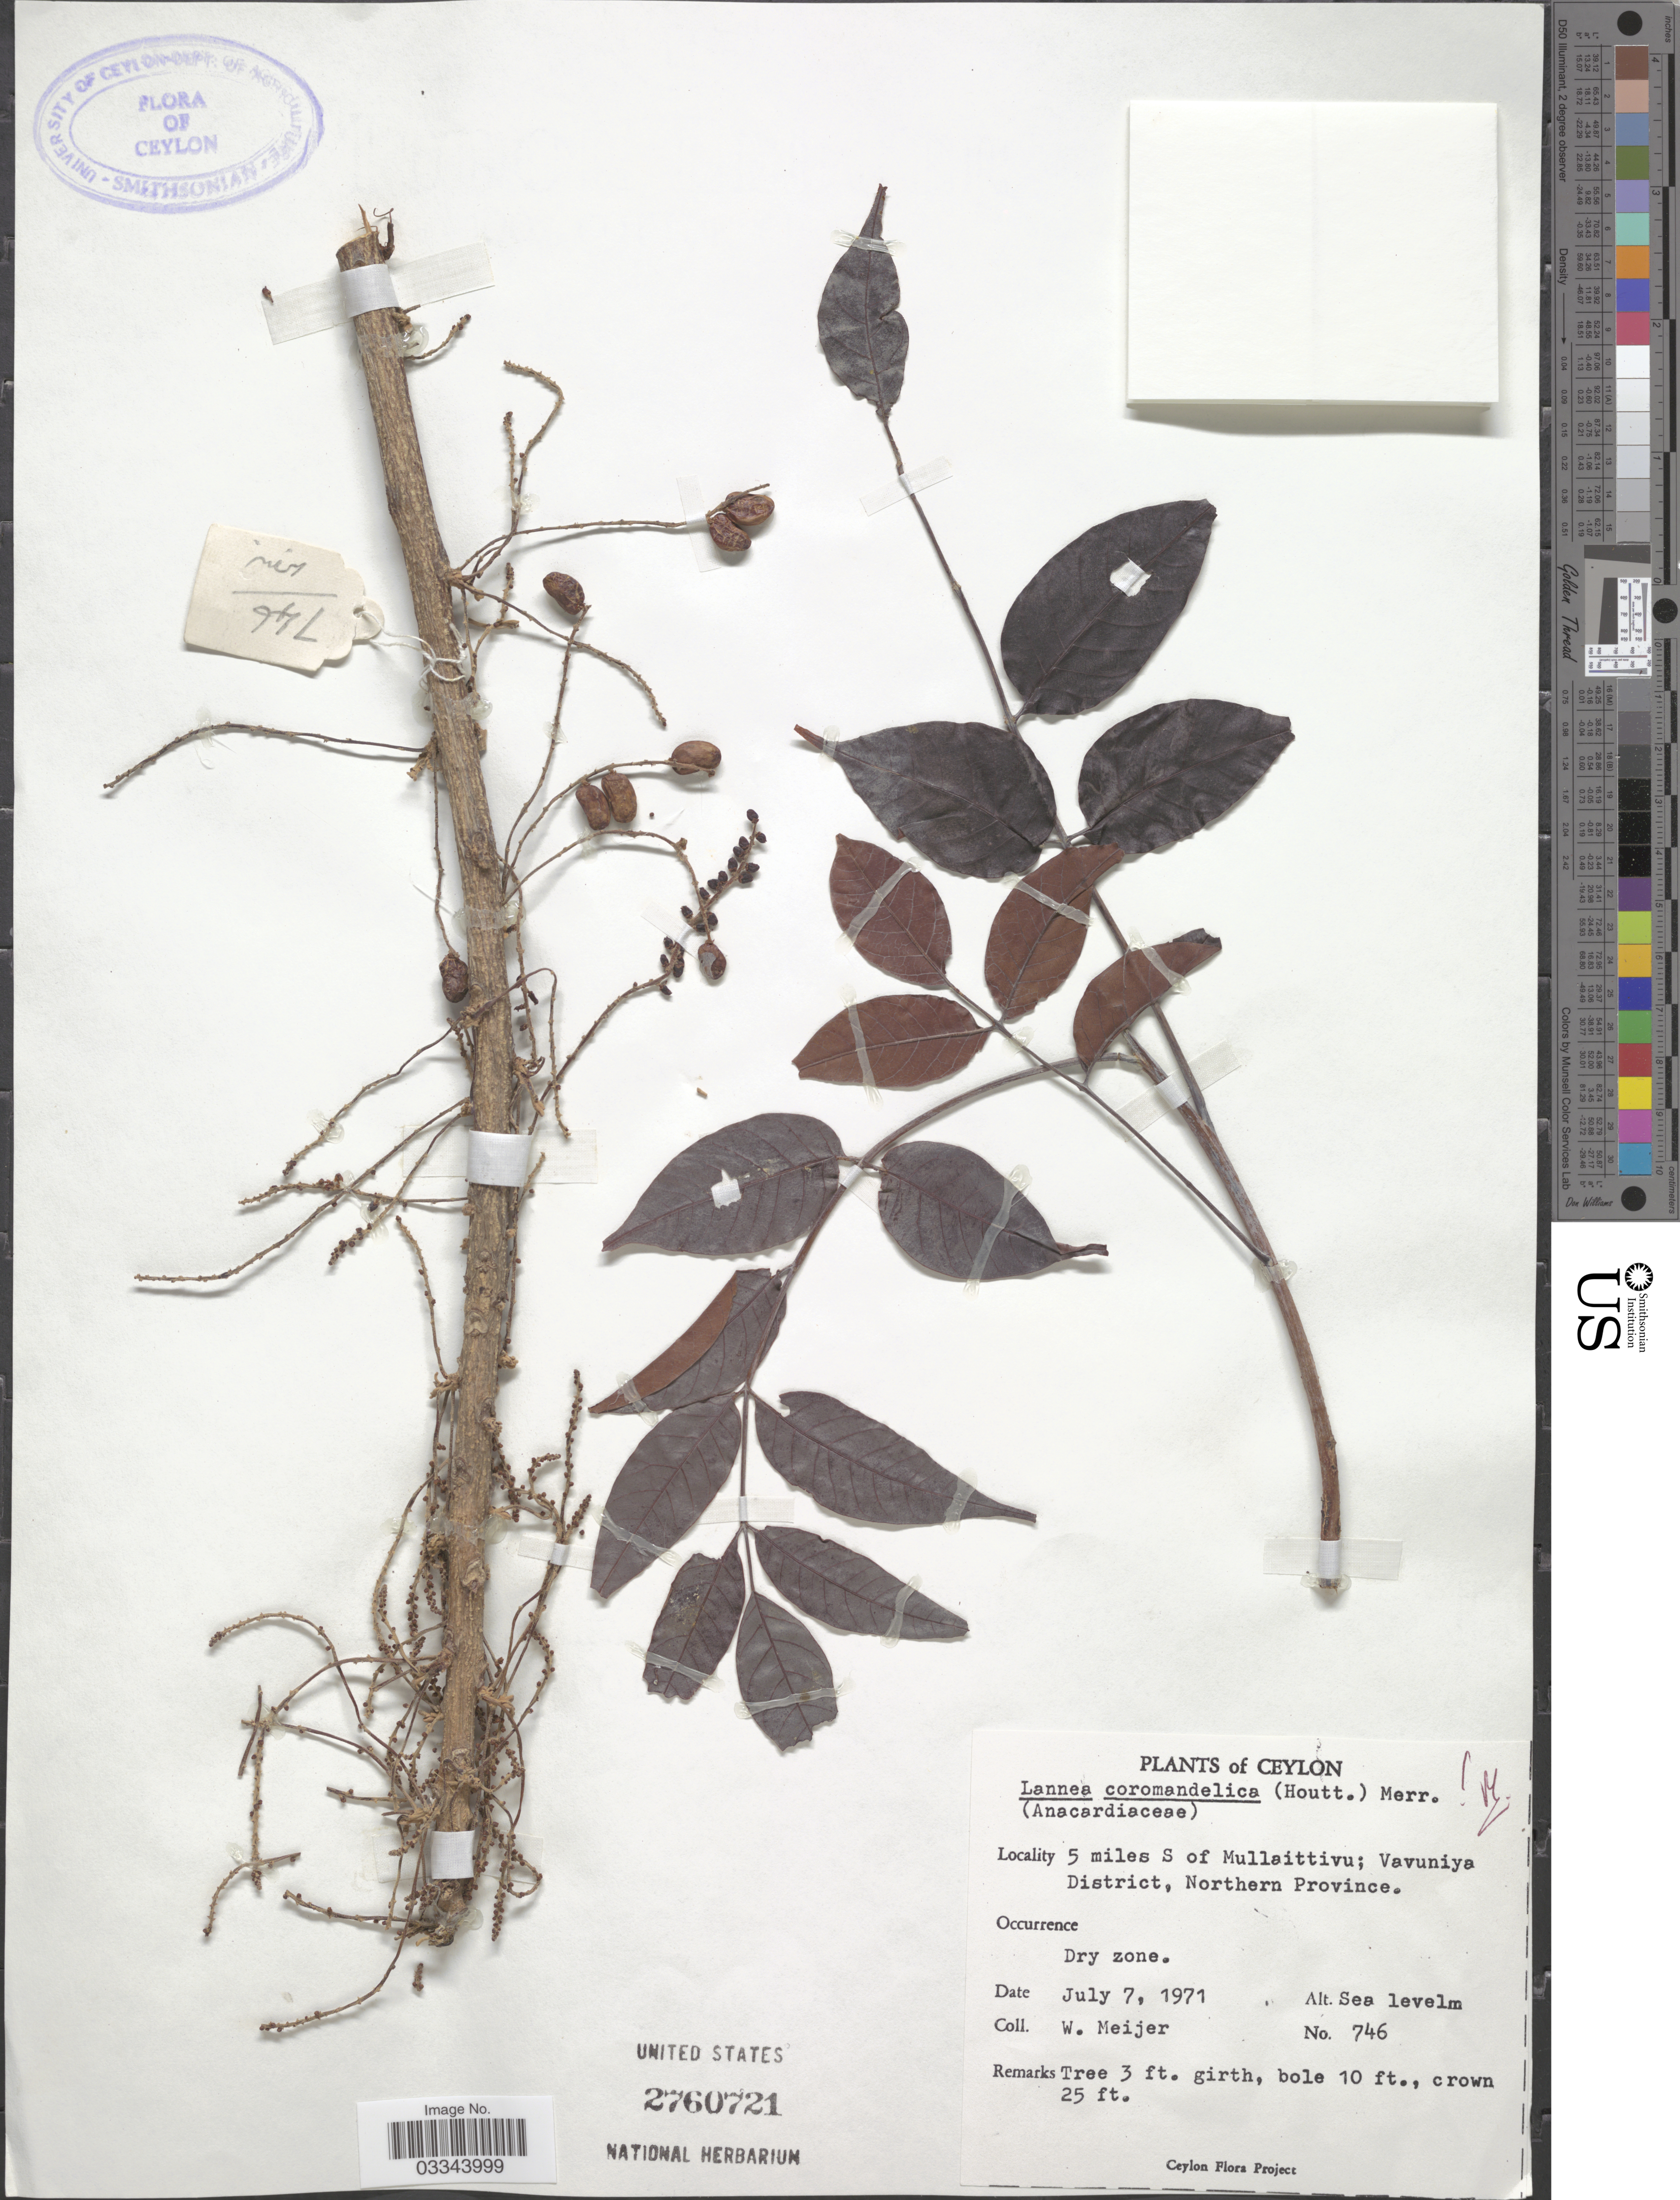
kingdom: Plantae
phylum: Tracheophyta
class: Magnoliopsida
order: Sapindales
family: Anacardiaceae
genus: Lannea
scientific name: Lannea coromandelica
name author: (Houtt.) Merr.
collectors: W. Meijer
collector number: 746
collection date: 1971-07-07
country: Sri Lanka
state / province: Northern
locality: Ceylon, 5 miles S of Mullaittivu; Vavuniya District.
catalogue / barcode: US 2760721